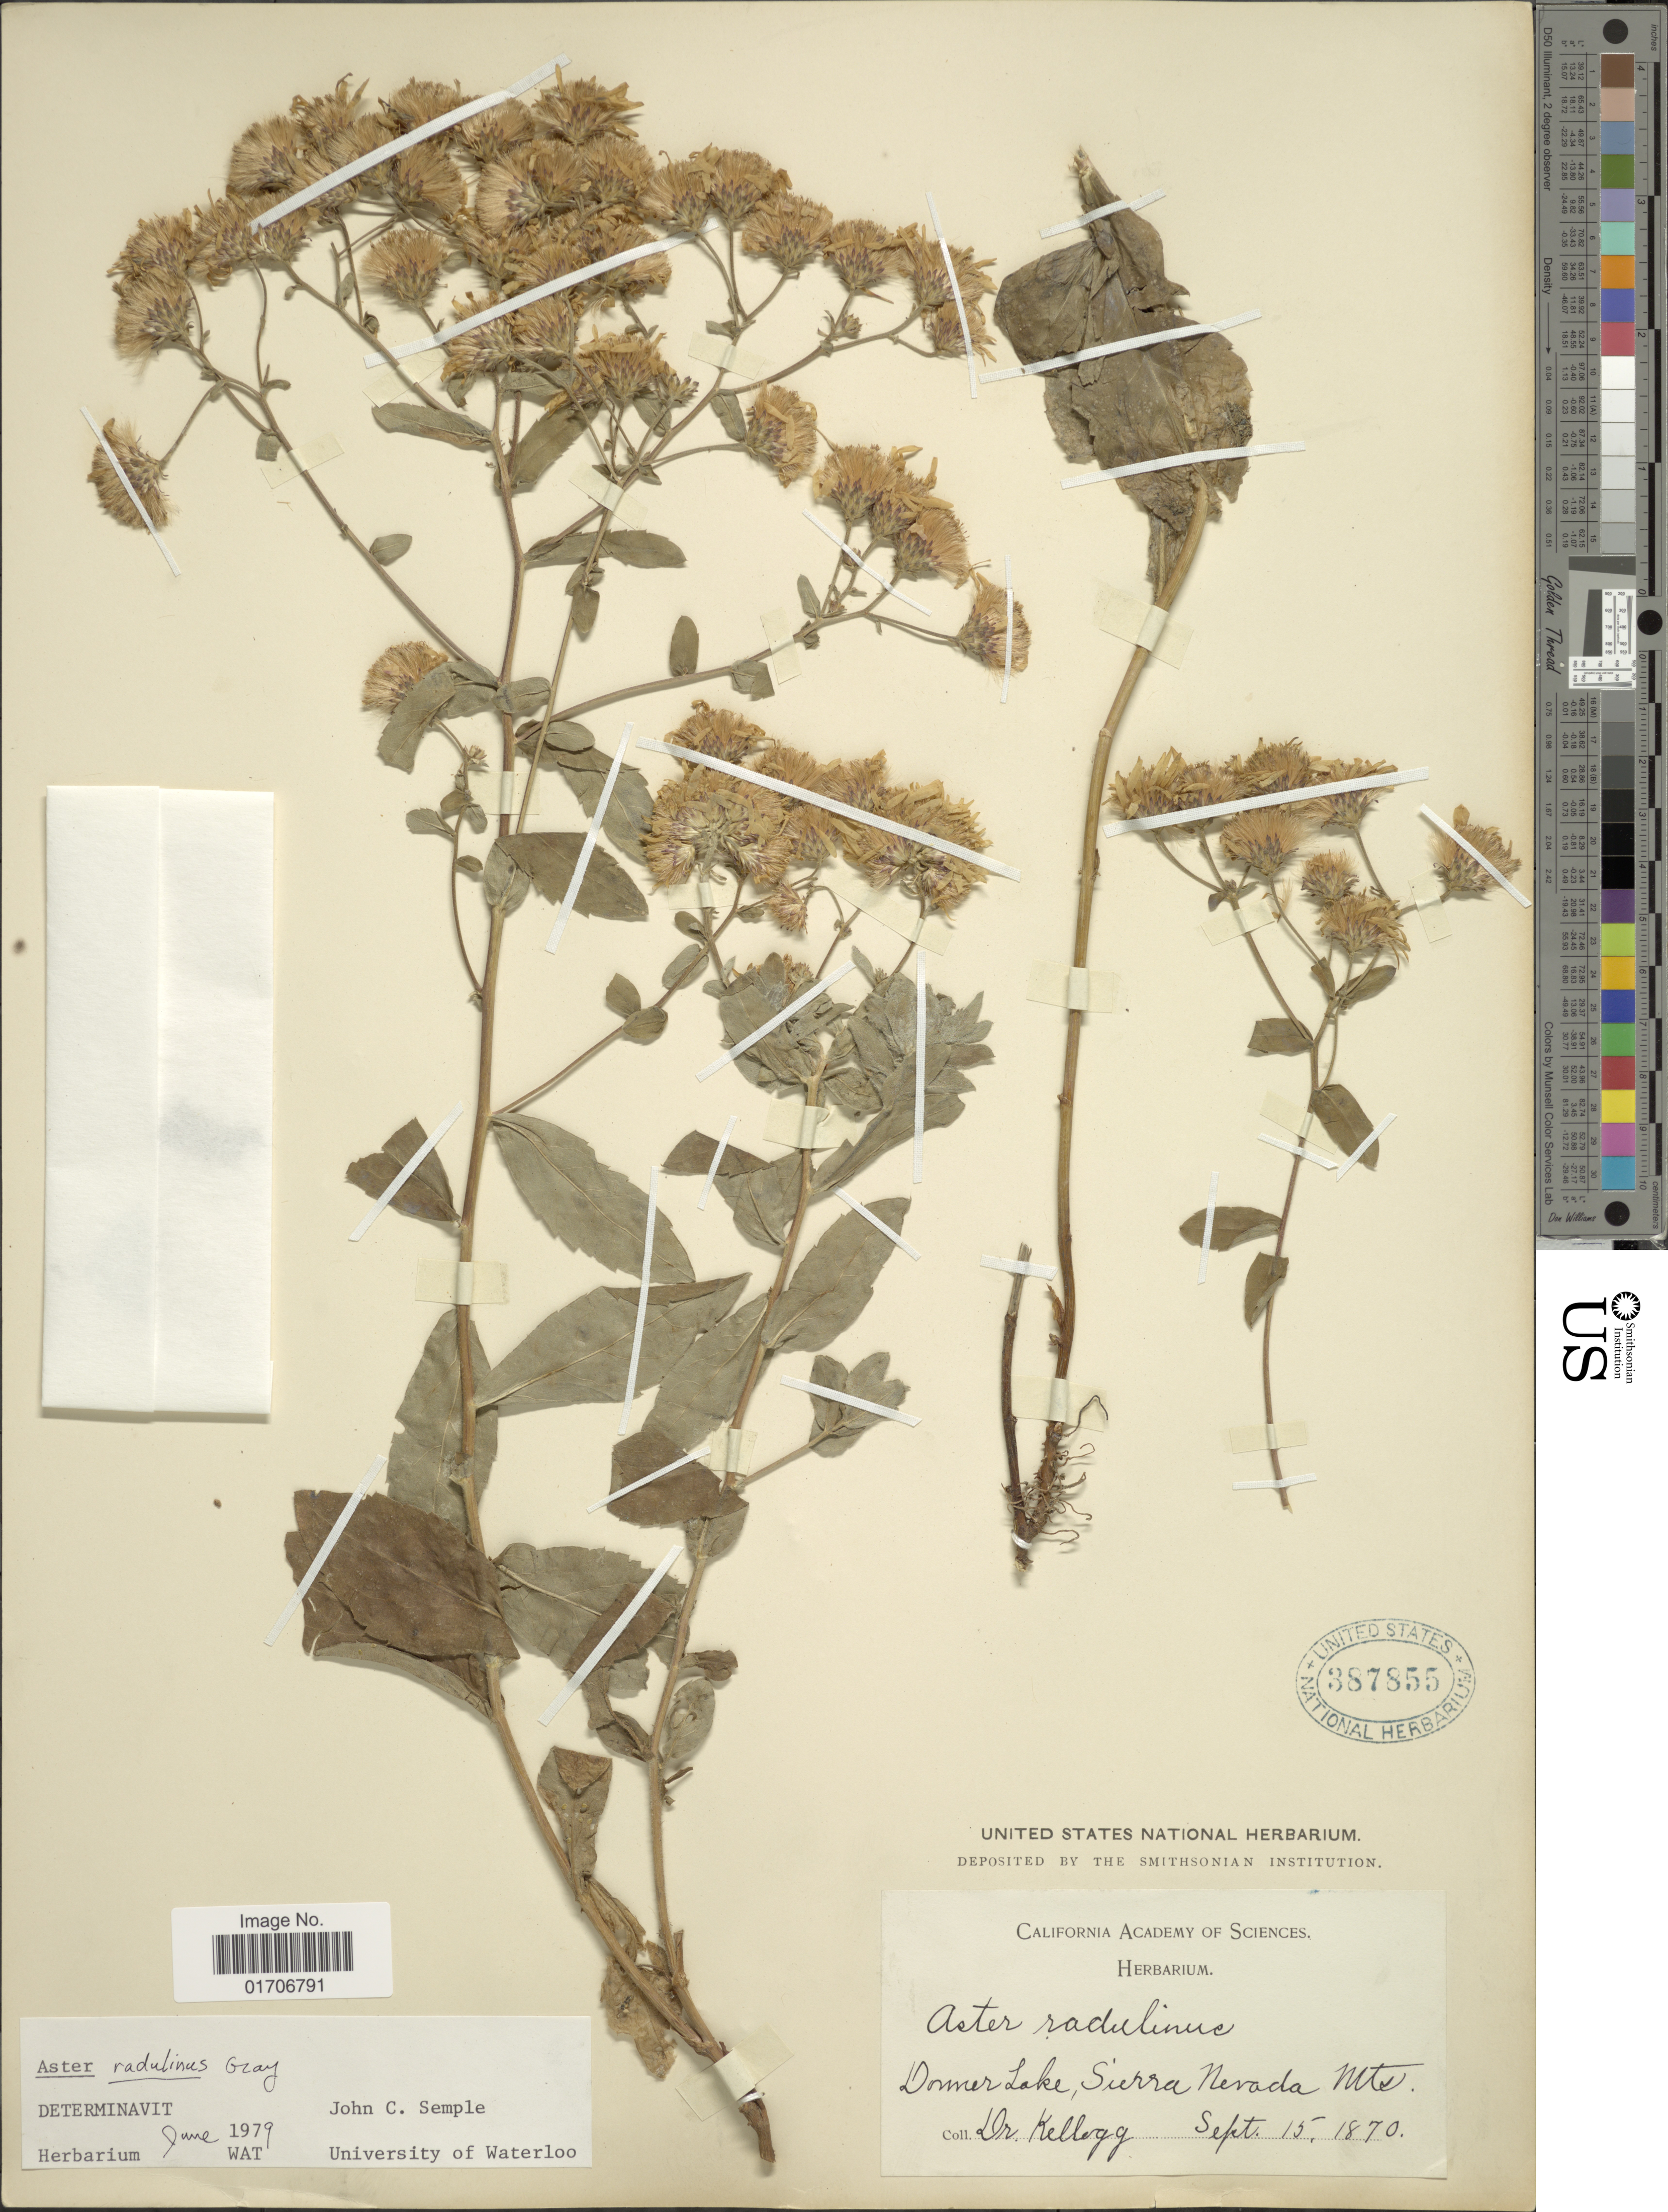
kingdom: Plantae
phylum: Tracheophyta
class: Magnoliopsida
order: Asterales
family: Asteraceae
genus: Eurybia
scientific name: Eurybia radulina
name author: (A. Gray) G.L. Nesom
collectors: -- Kellogg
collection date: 1870-09-15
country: United States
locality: Douner Lake, Sierra Nevada Mts.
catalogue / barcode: US 387855